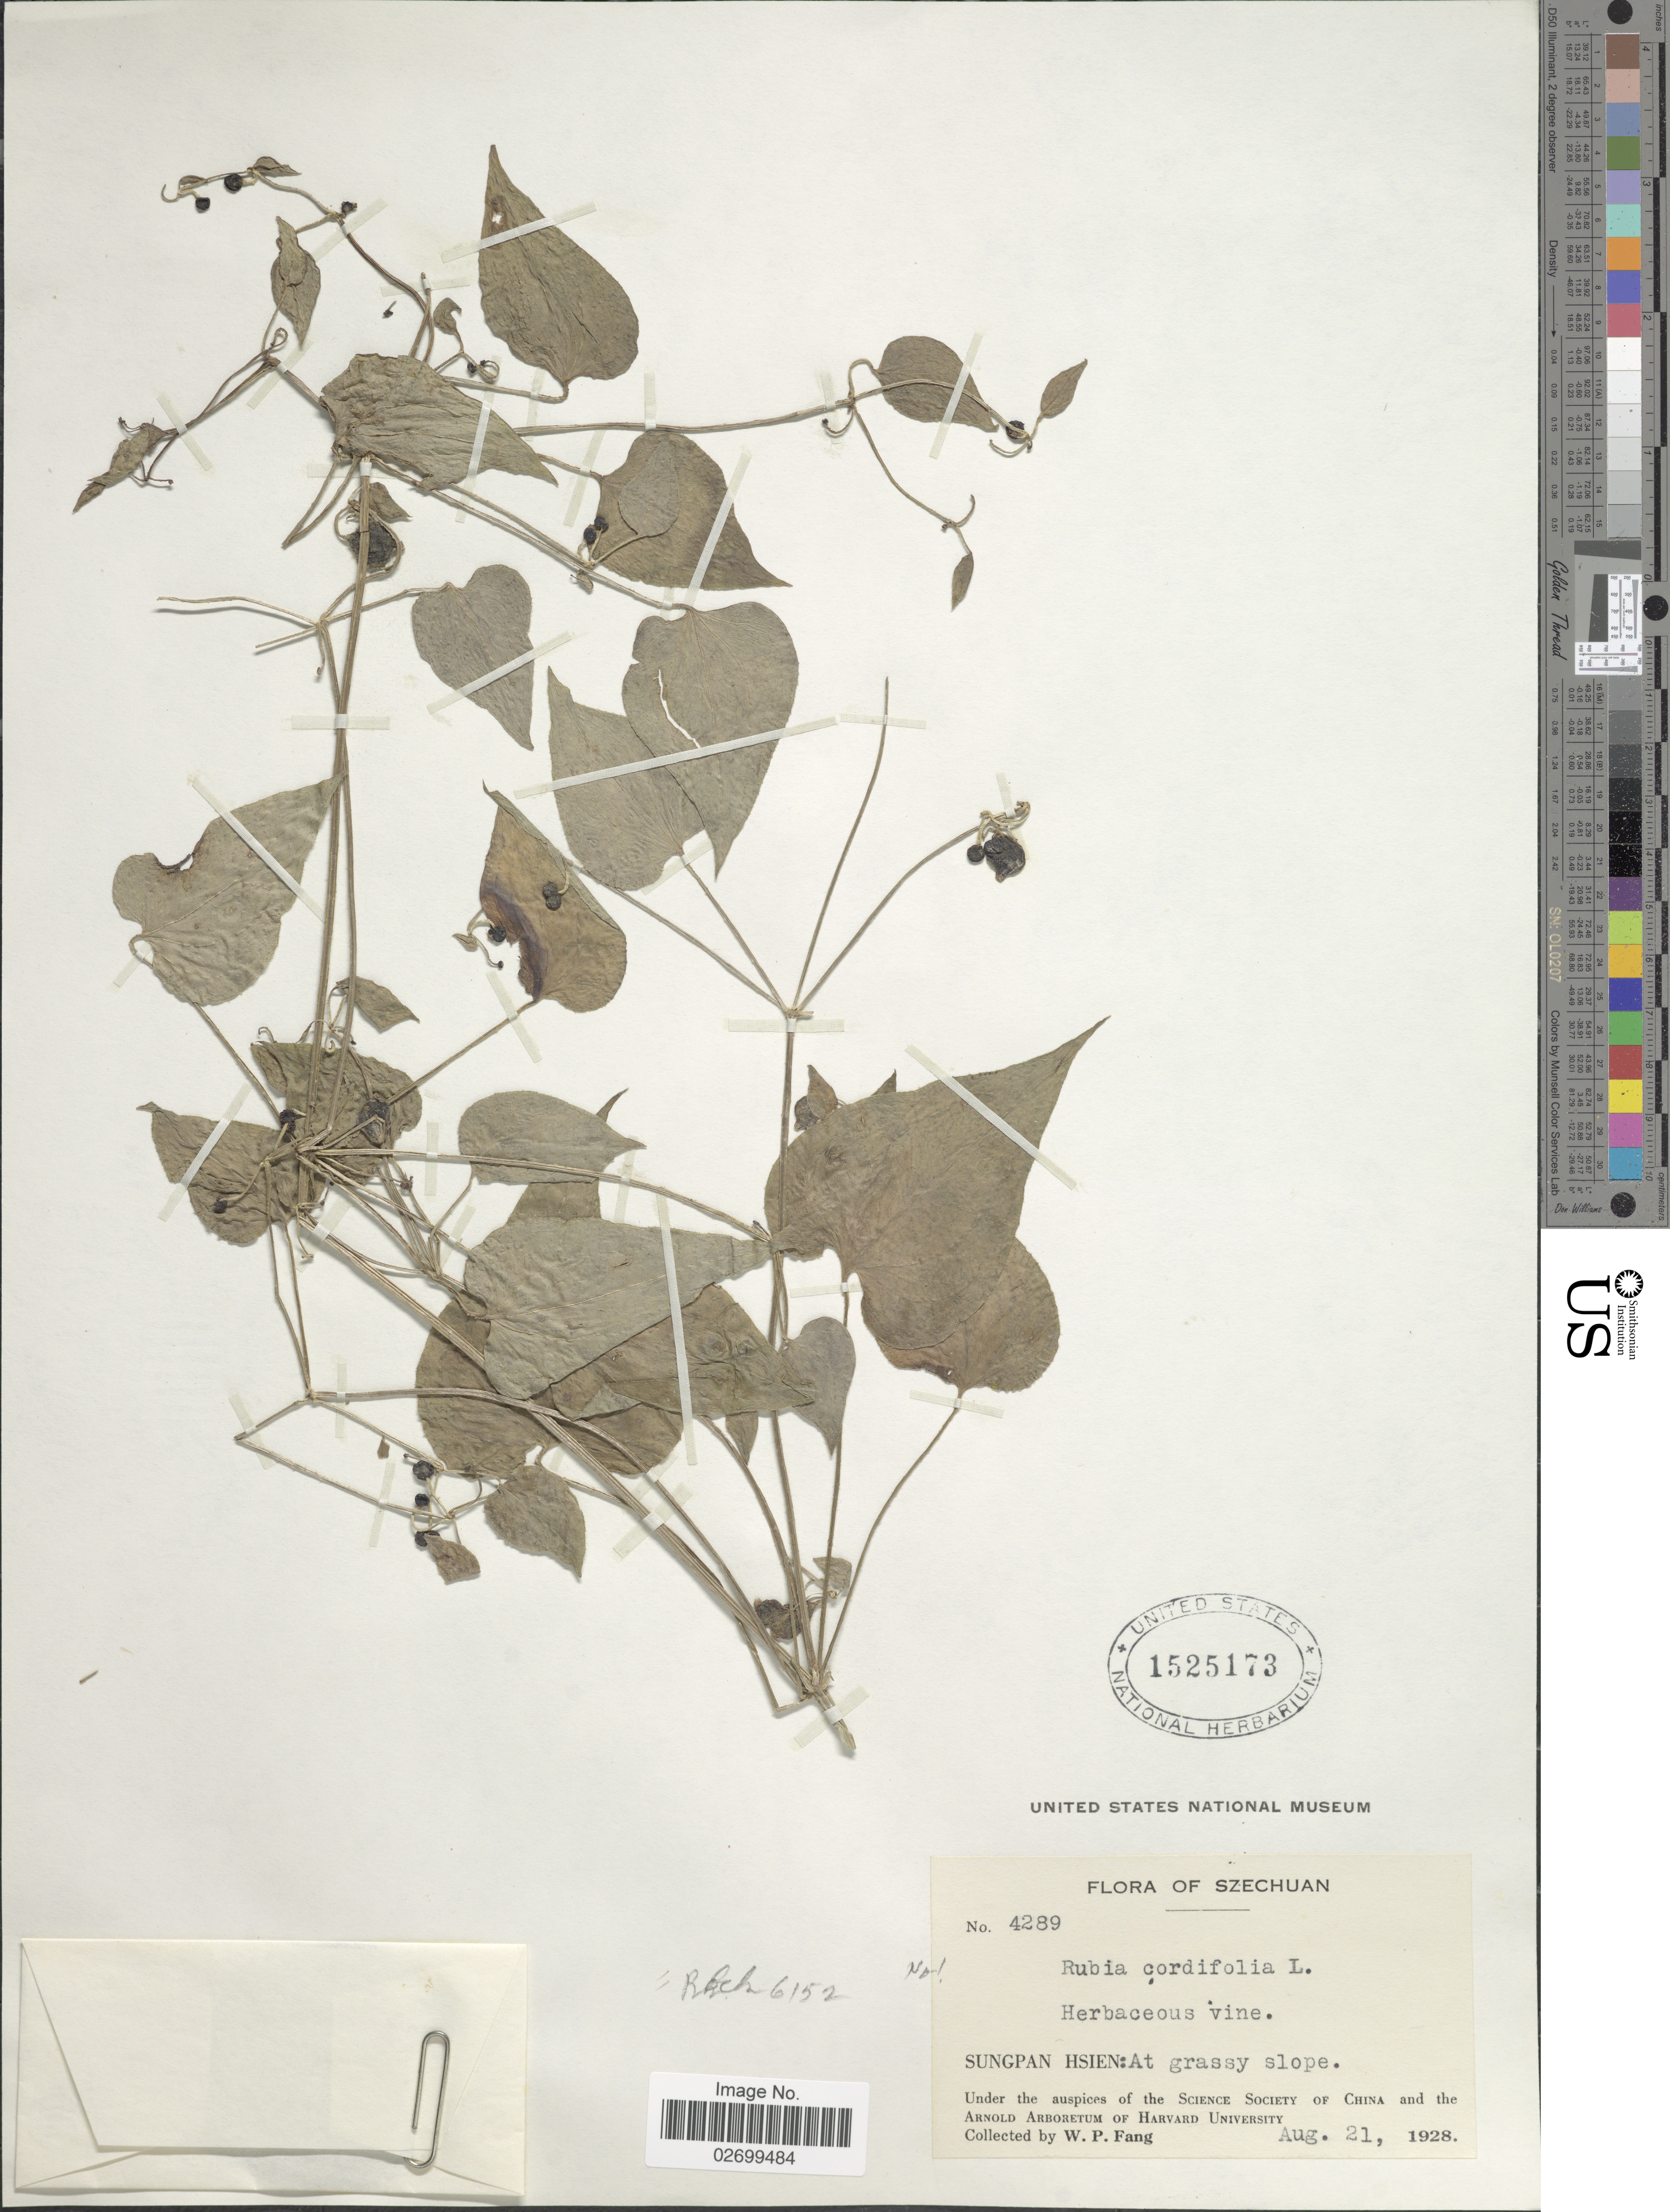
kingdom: Plantae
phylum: Tracheophyta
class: Magnoliopsida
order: Gentianales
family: Rubiaceae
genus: Rubia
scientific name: Rubia cordifolia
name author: L.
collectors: W. P. Fang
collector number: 4289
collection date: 1928-08-21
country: China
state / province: Sichuan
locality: Szechuan, Sungpan Hsien: at grassy slope.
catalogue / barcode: US 1525173